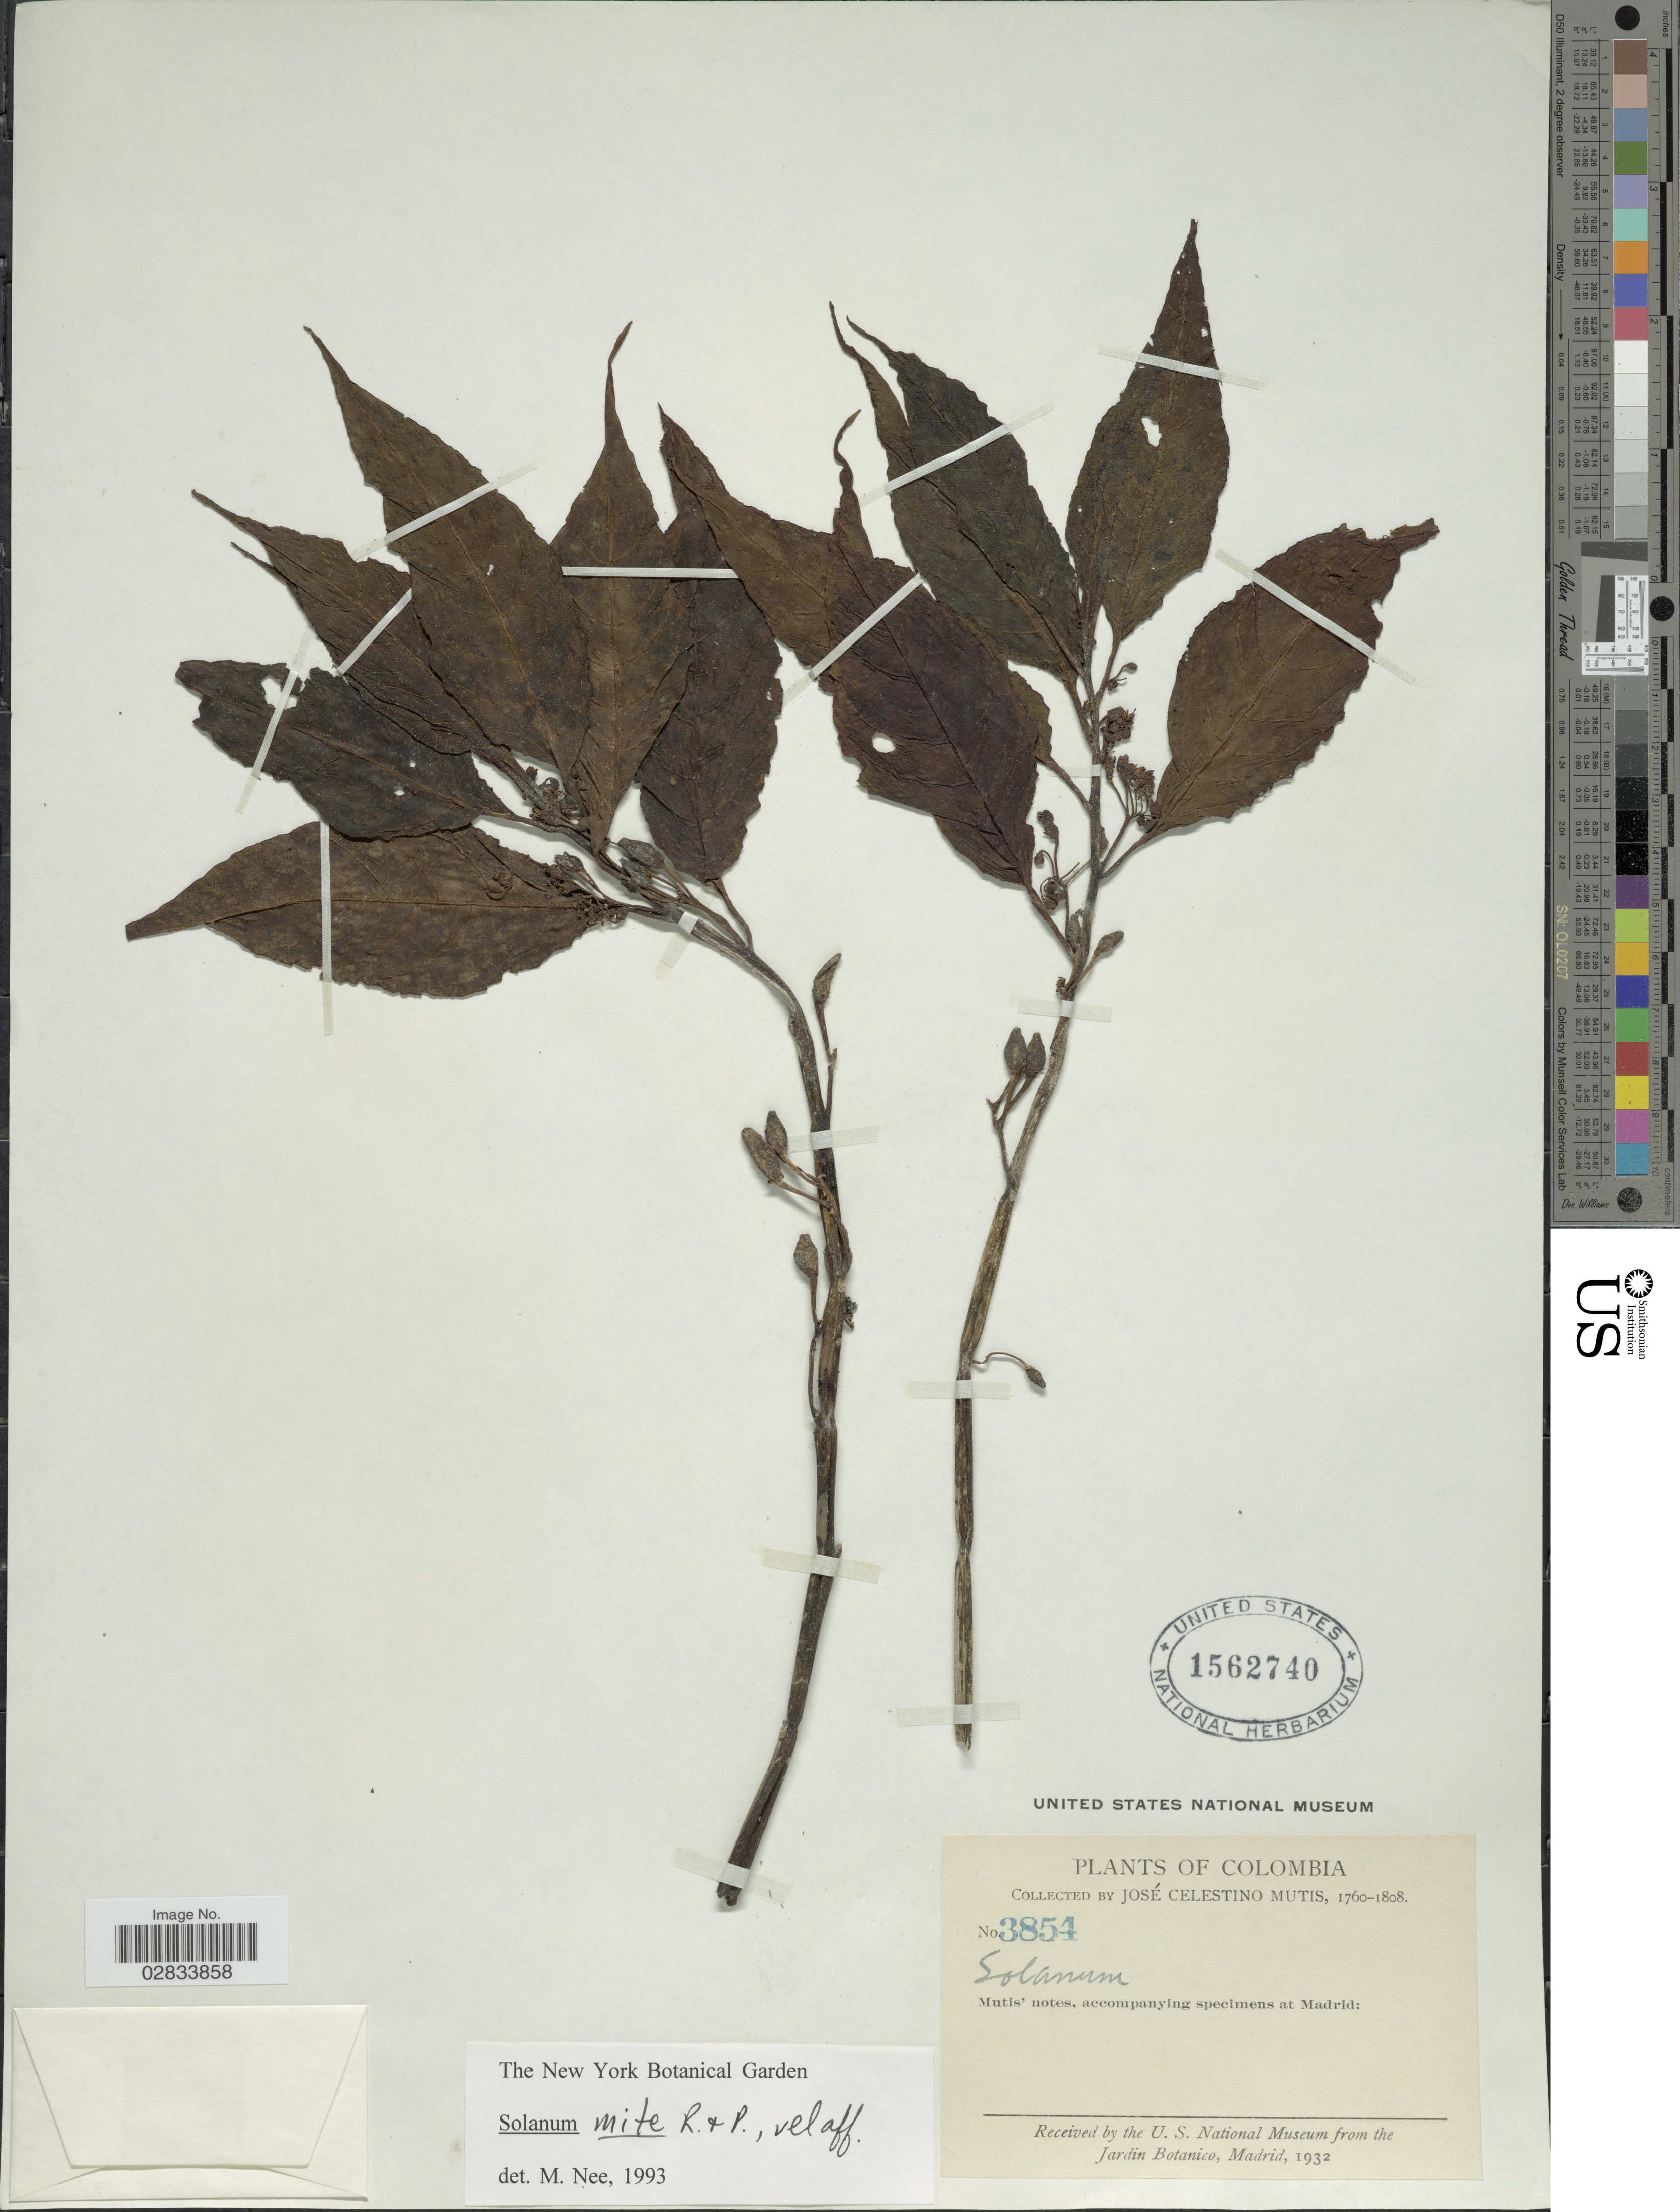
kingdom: Plantae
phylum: Tracheophyta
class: Magnoliopsida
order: Solanales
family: Solanaceae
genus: Solanum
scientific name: Solanum mite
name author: Ruiz & Pav.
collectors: J. C. B. Mutis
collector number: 3854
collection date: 1760/1808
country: Colombia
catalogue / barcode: US 1562740